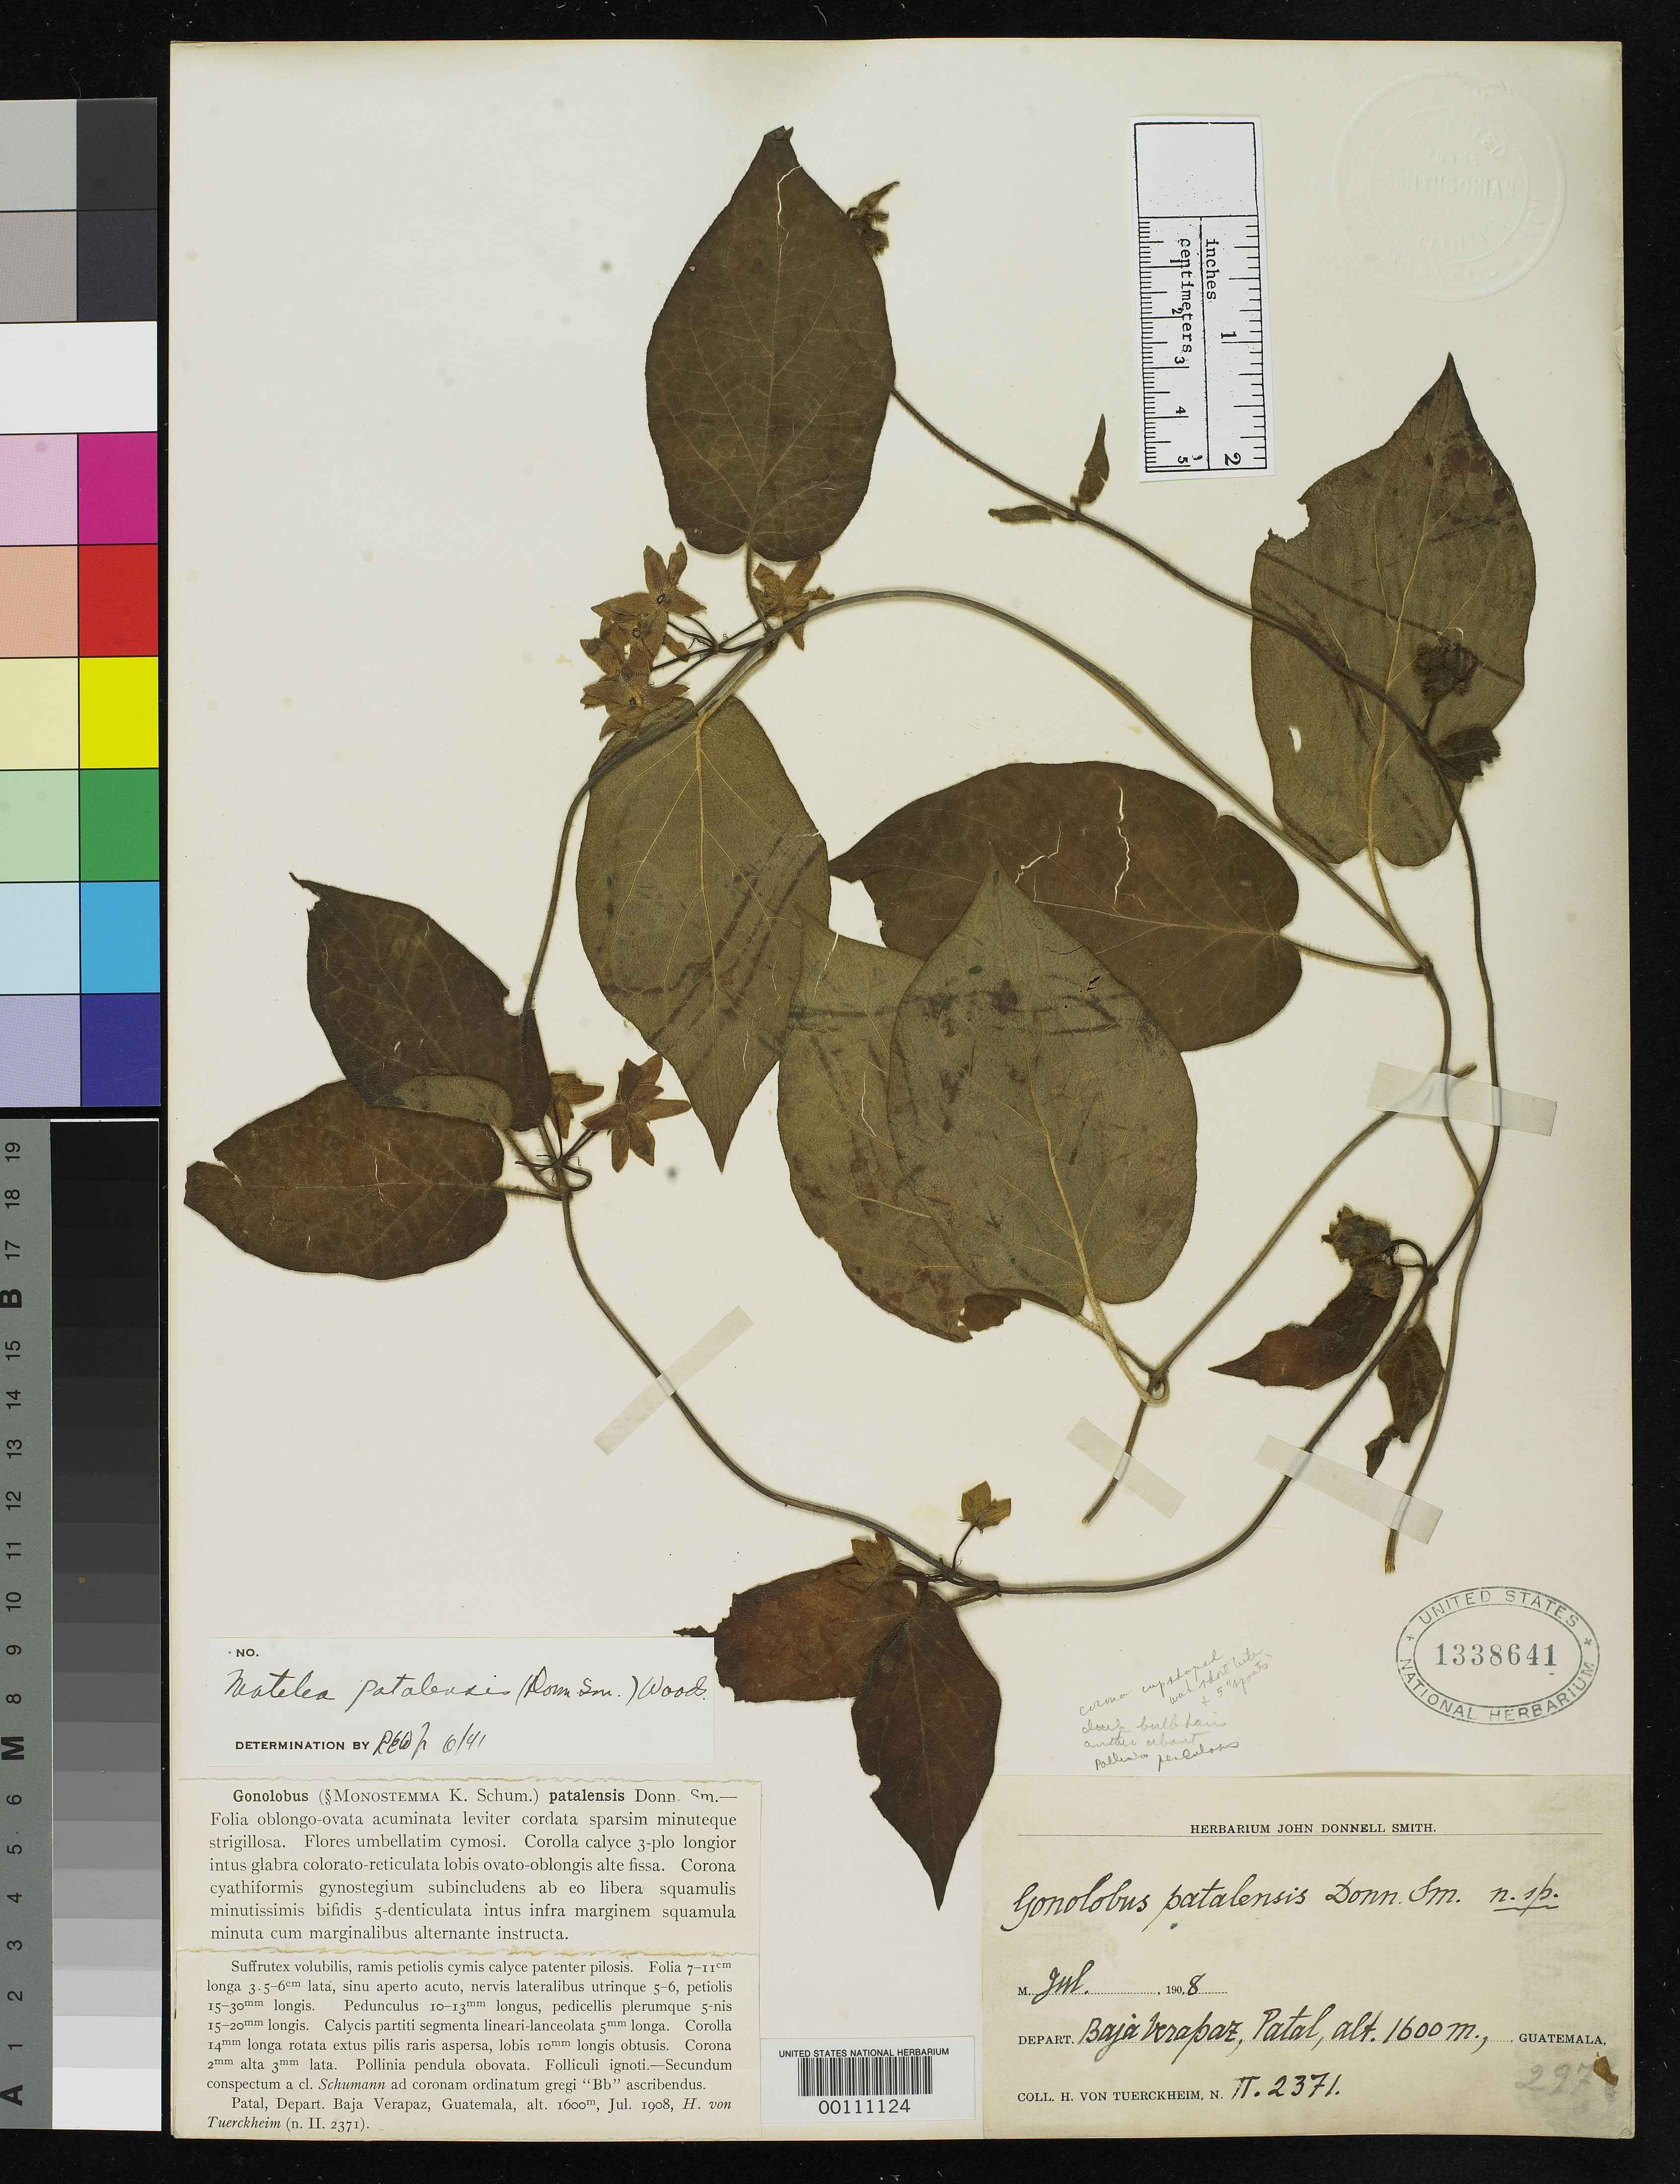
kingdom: Plantae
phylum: Tracheophyta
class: Magnoliopsida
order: Gentianales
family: Apocynaceae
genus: Gonolobus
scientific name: Gonolobus patalensis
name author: Donn. Sm.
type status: Type Collection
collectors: H. von Türckheim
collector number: II 2371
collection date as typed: Jul 1908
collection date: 1908-07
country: Guatemala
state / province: Baja Verapaz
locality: Patal.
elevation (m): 1600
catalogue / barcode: US 1338641